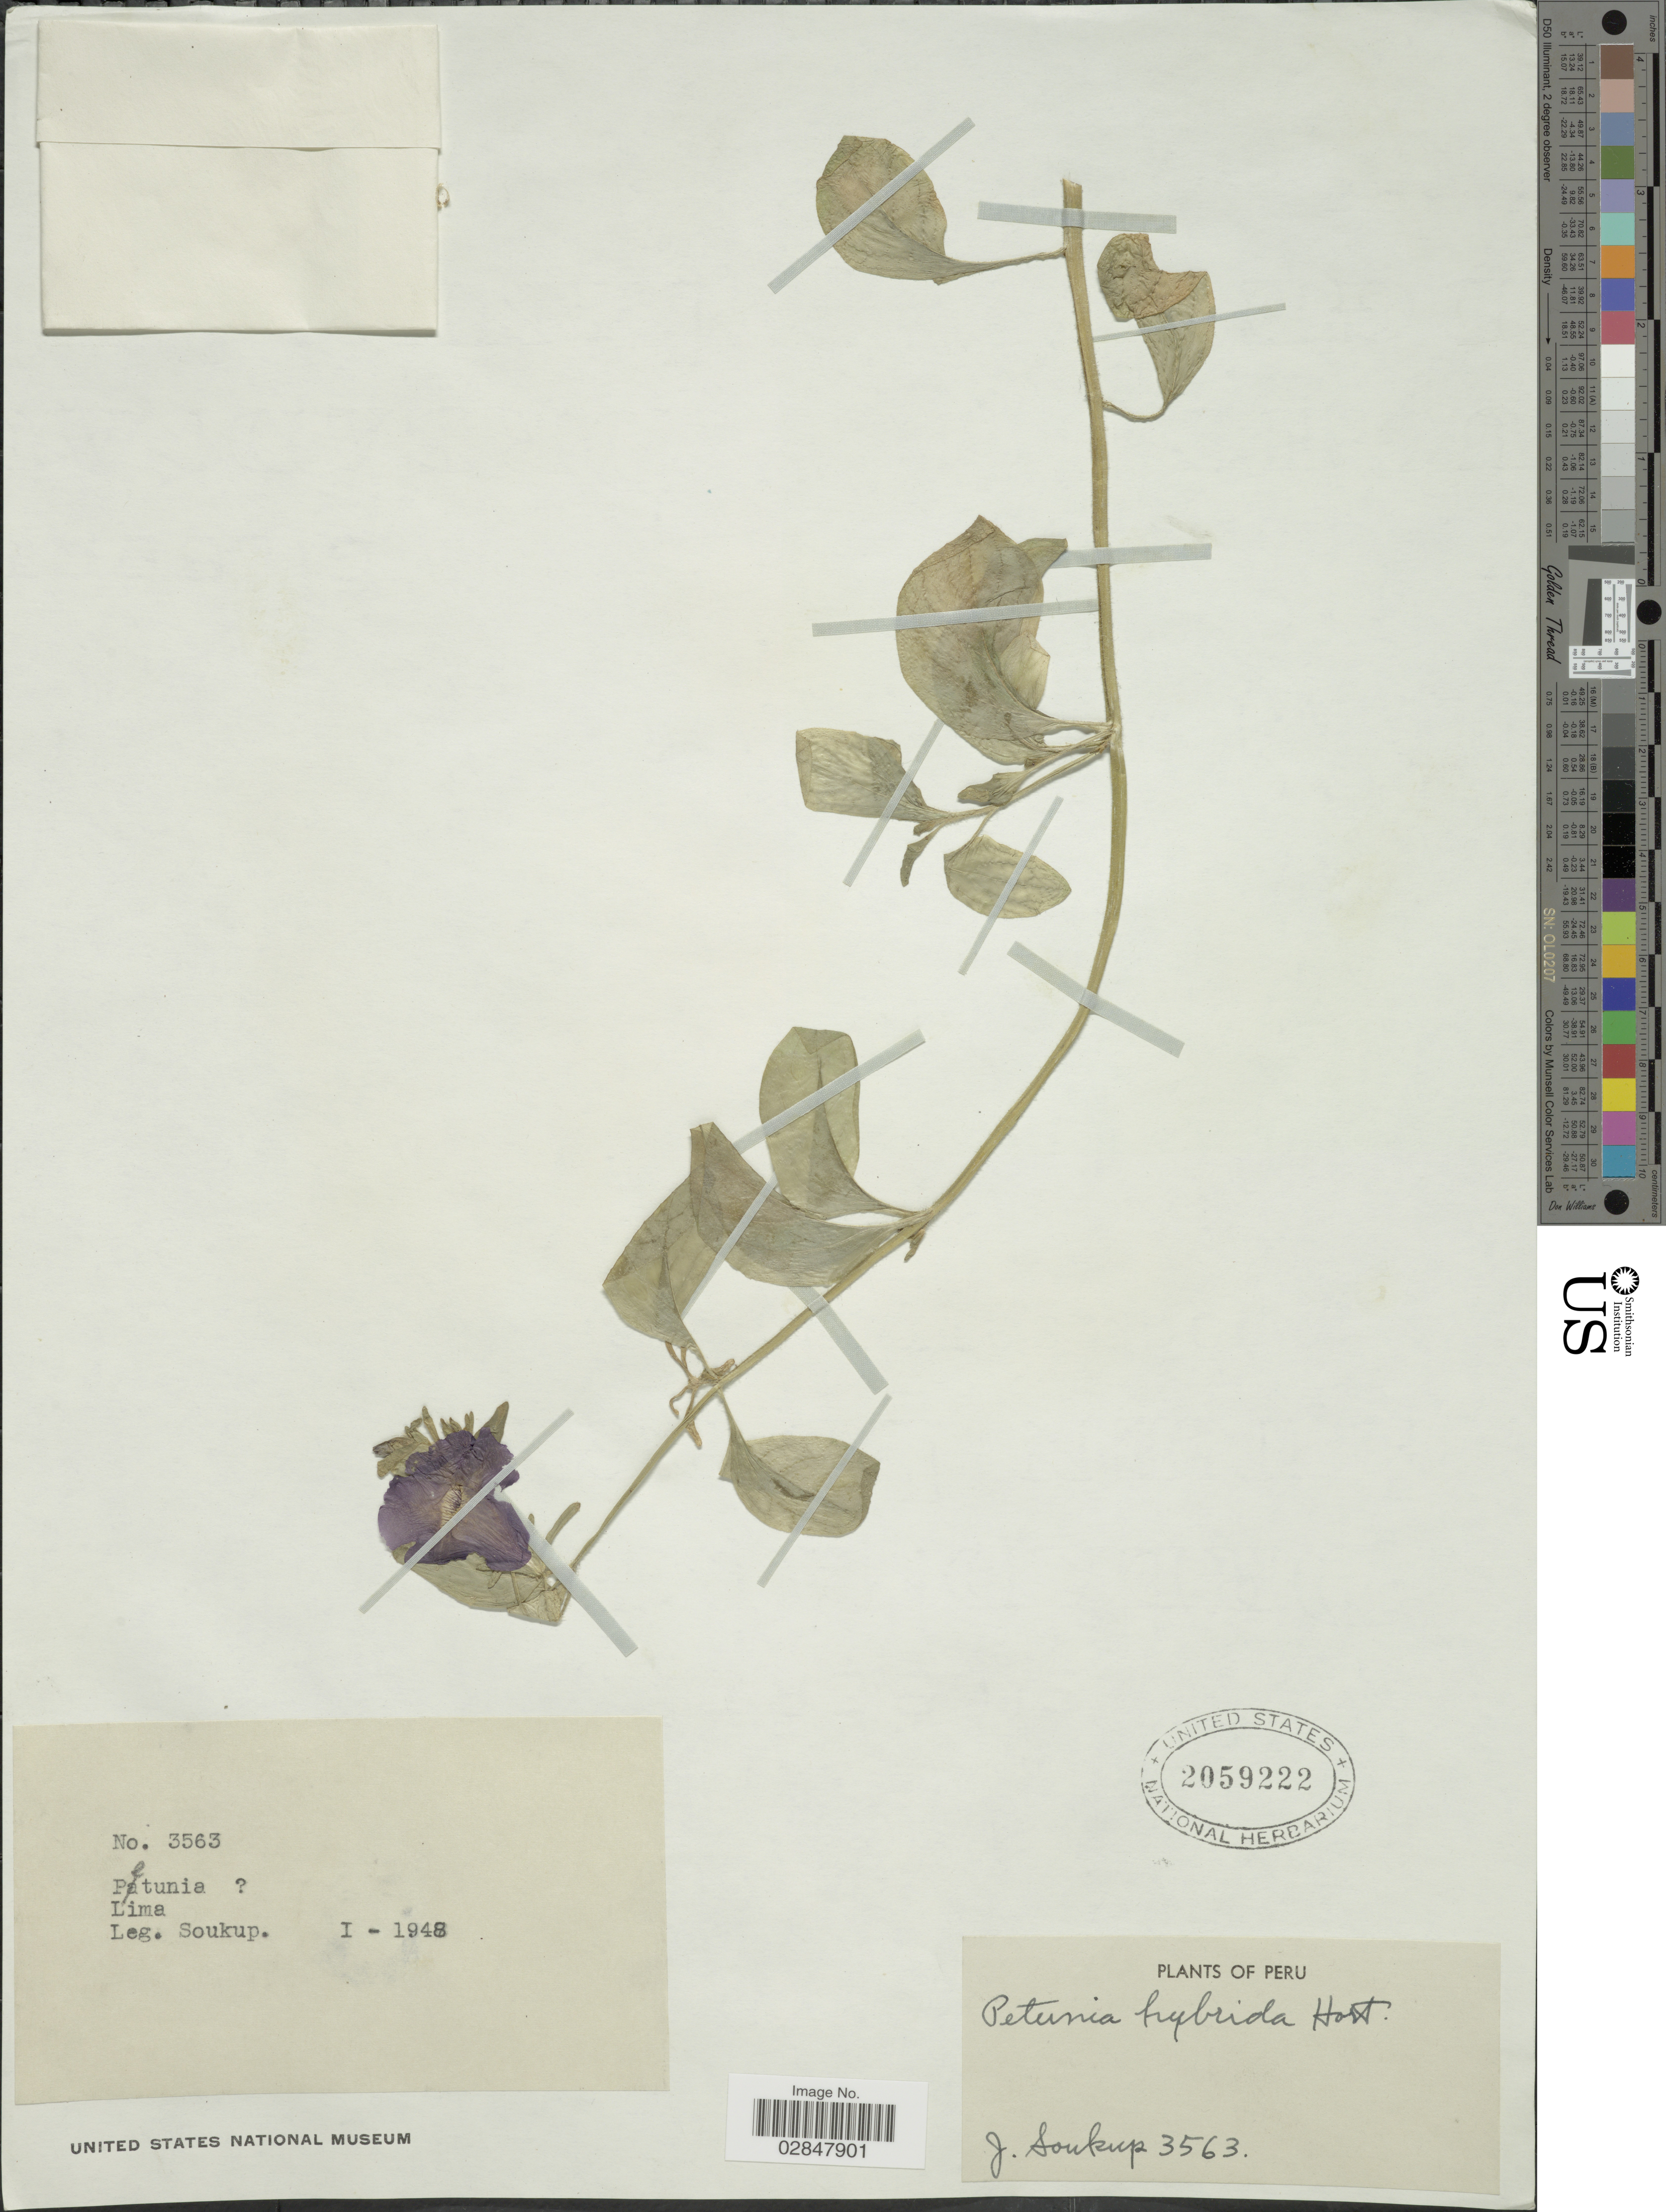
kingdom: Plantae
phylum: Tracheophyta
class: Magnoliopsida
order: Solanales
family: Solanaceae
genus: Petunia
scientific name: Petunia hybrida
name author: E. Vilm.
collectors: J. Soukup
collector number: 3563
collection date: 1948-01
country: Peru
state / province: Lima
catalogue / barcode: US 2059222